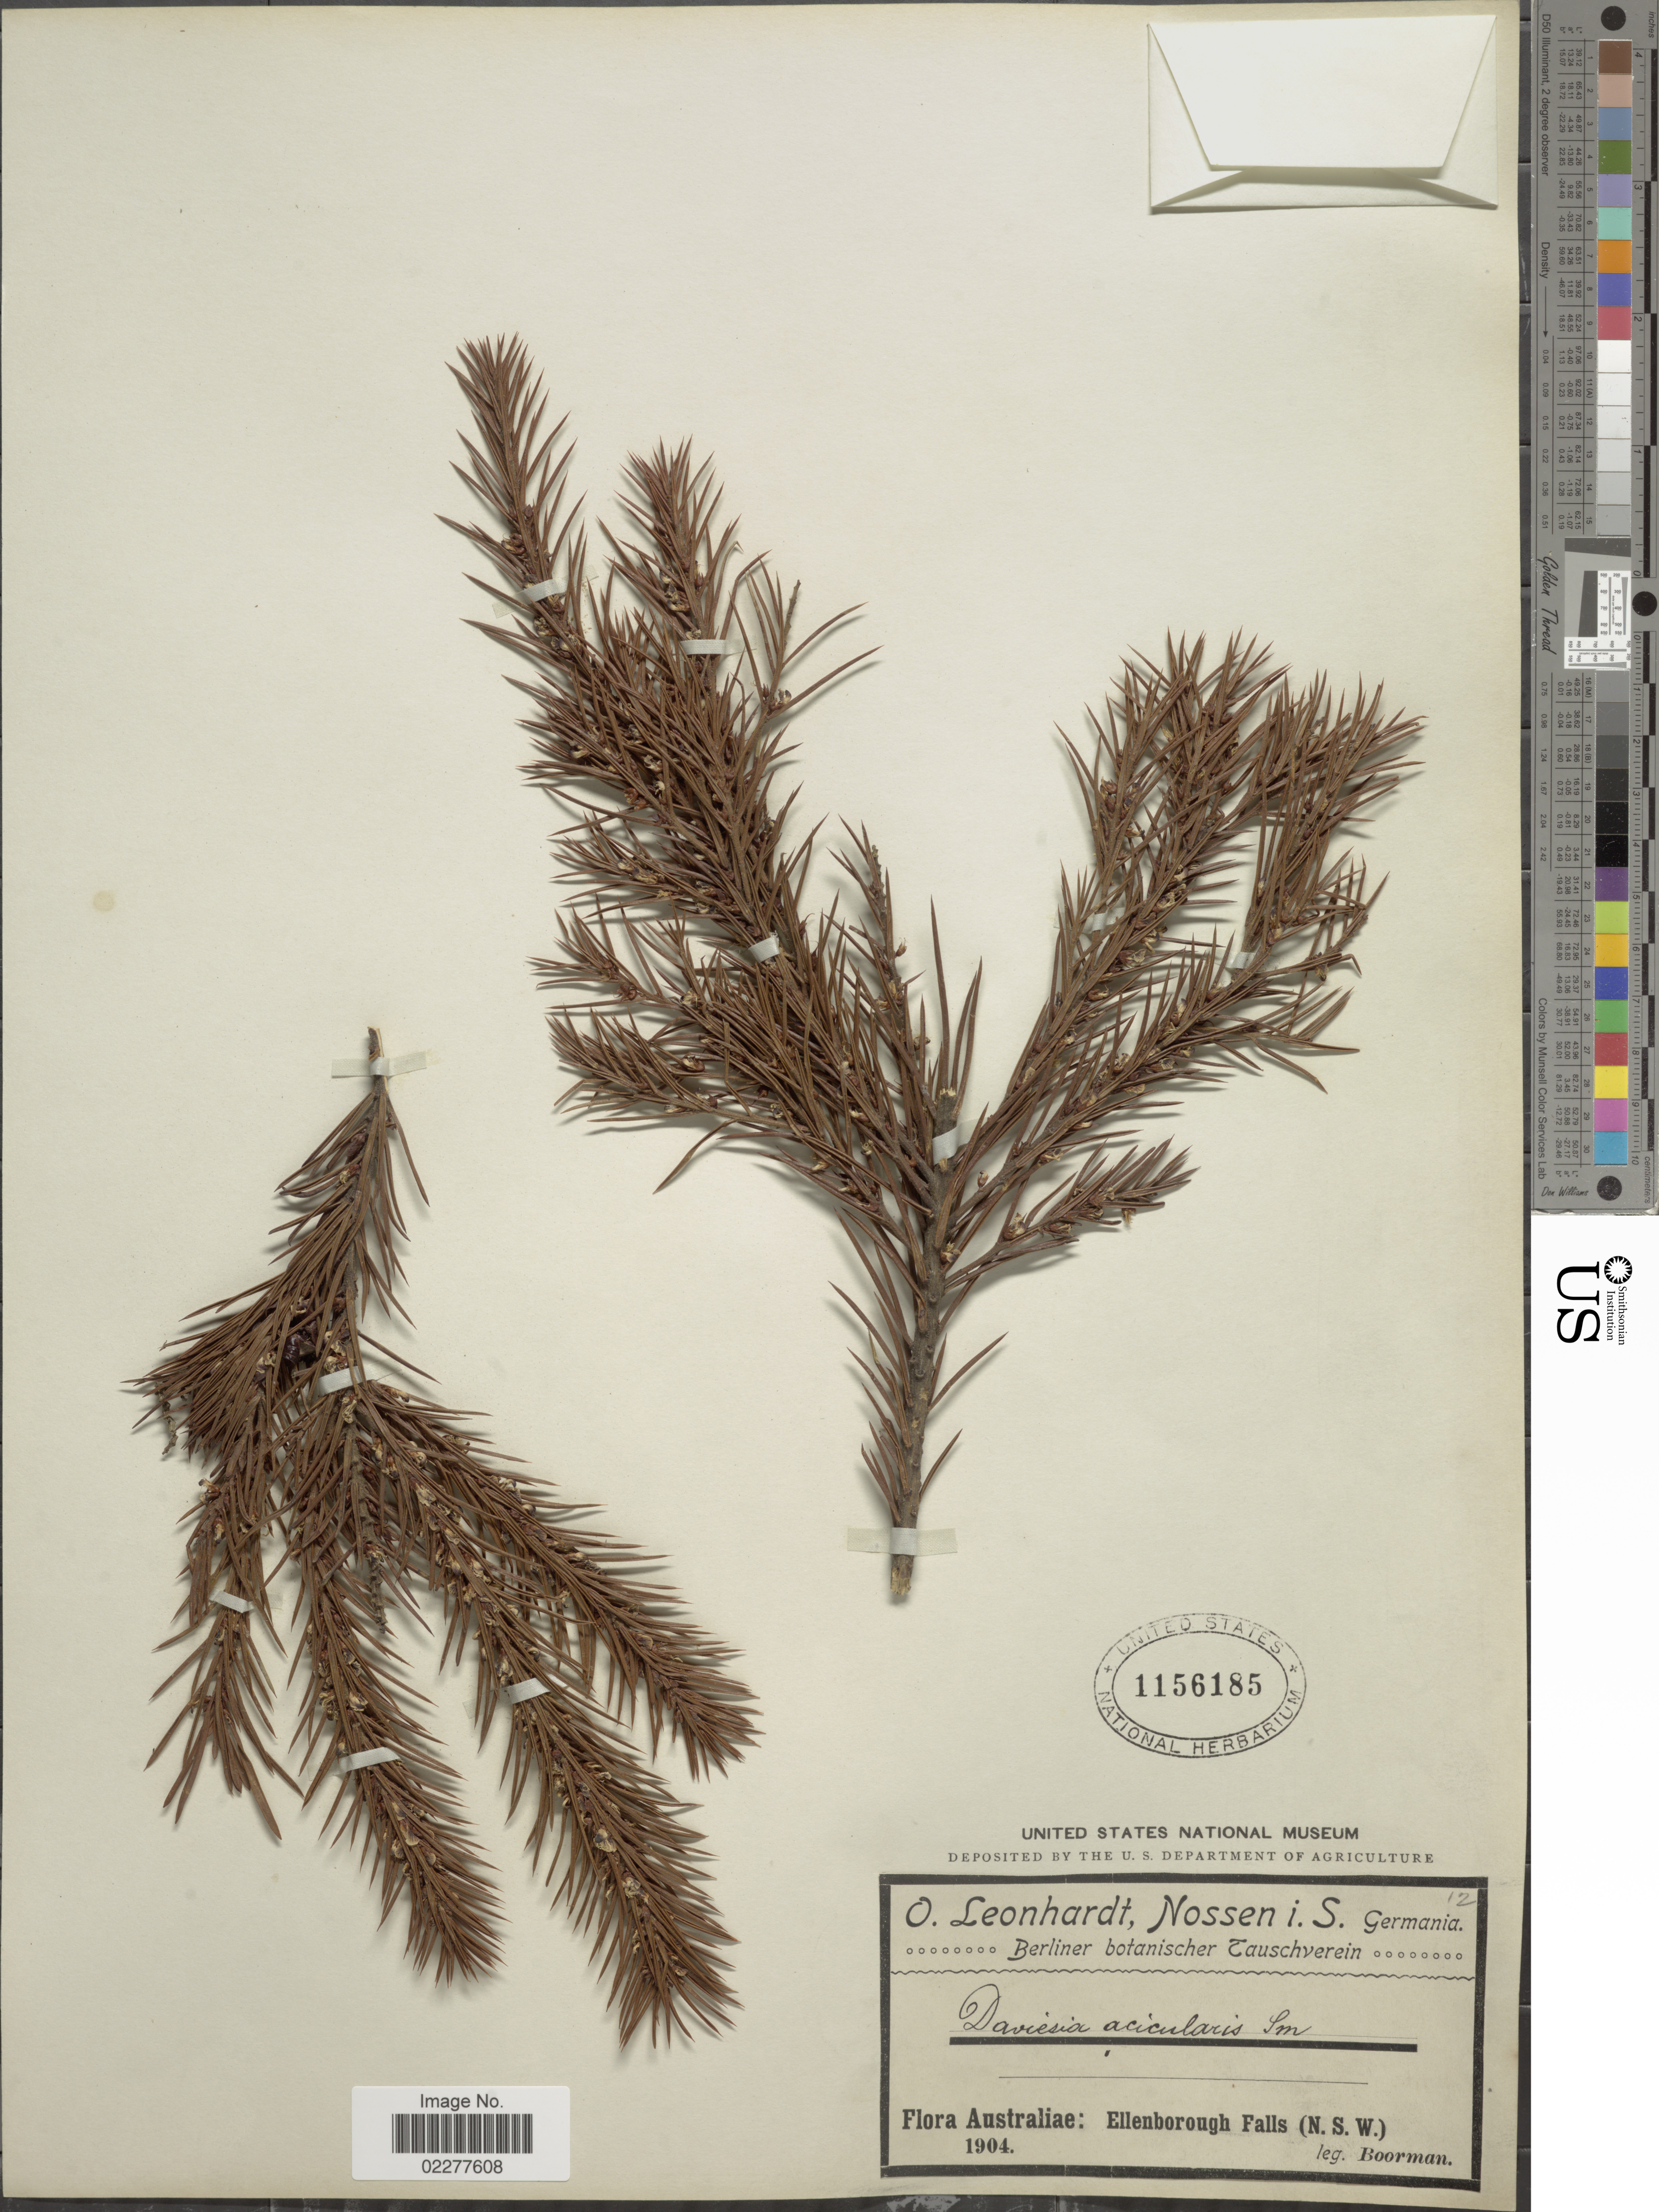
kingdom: Plantae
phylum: Tracheophyta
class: Magnoliopsida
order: Fabales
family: Fabaceae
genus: Daviesia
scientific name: Daviesia acicularis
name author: Sm.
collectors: -. Boorman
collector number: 12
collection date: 1904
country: Australia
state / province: New South Wales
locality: Ellenborough Falls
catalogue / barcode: US 1156185